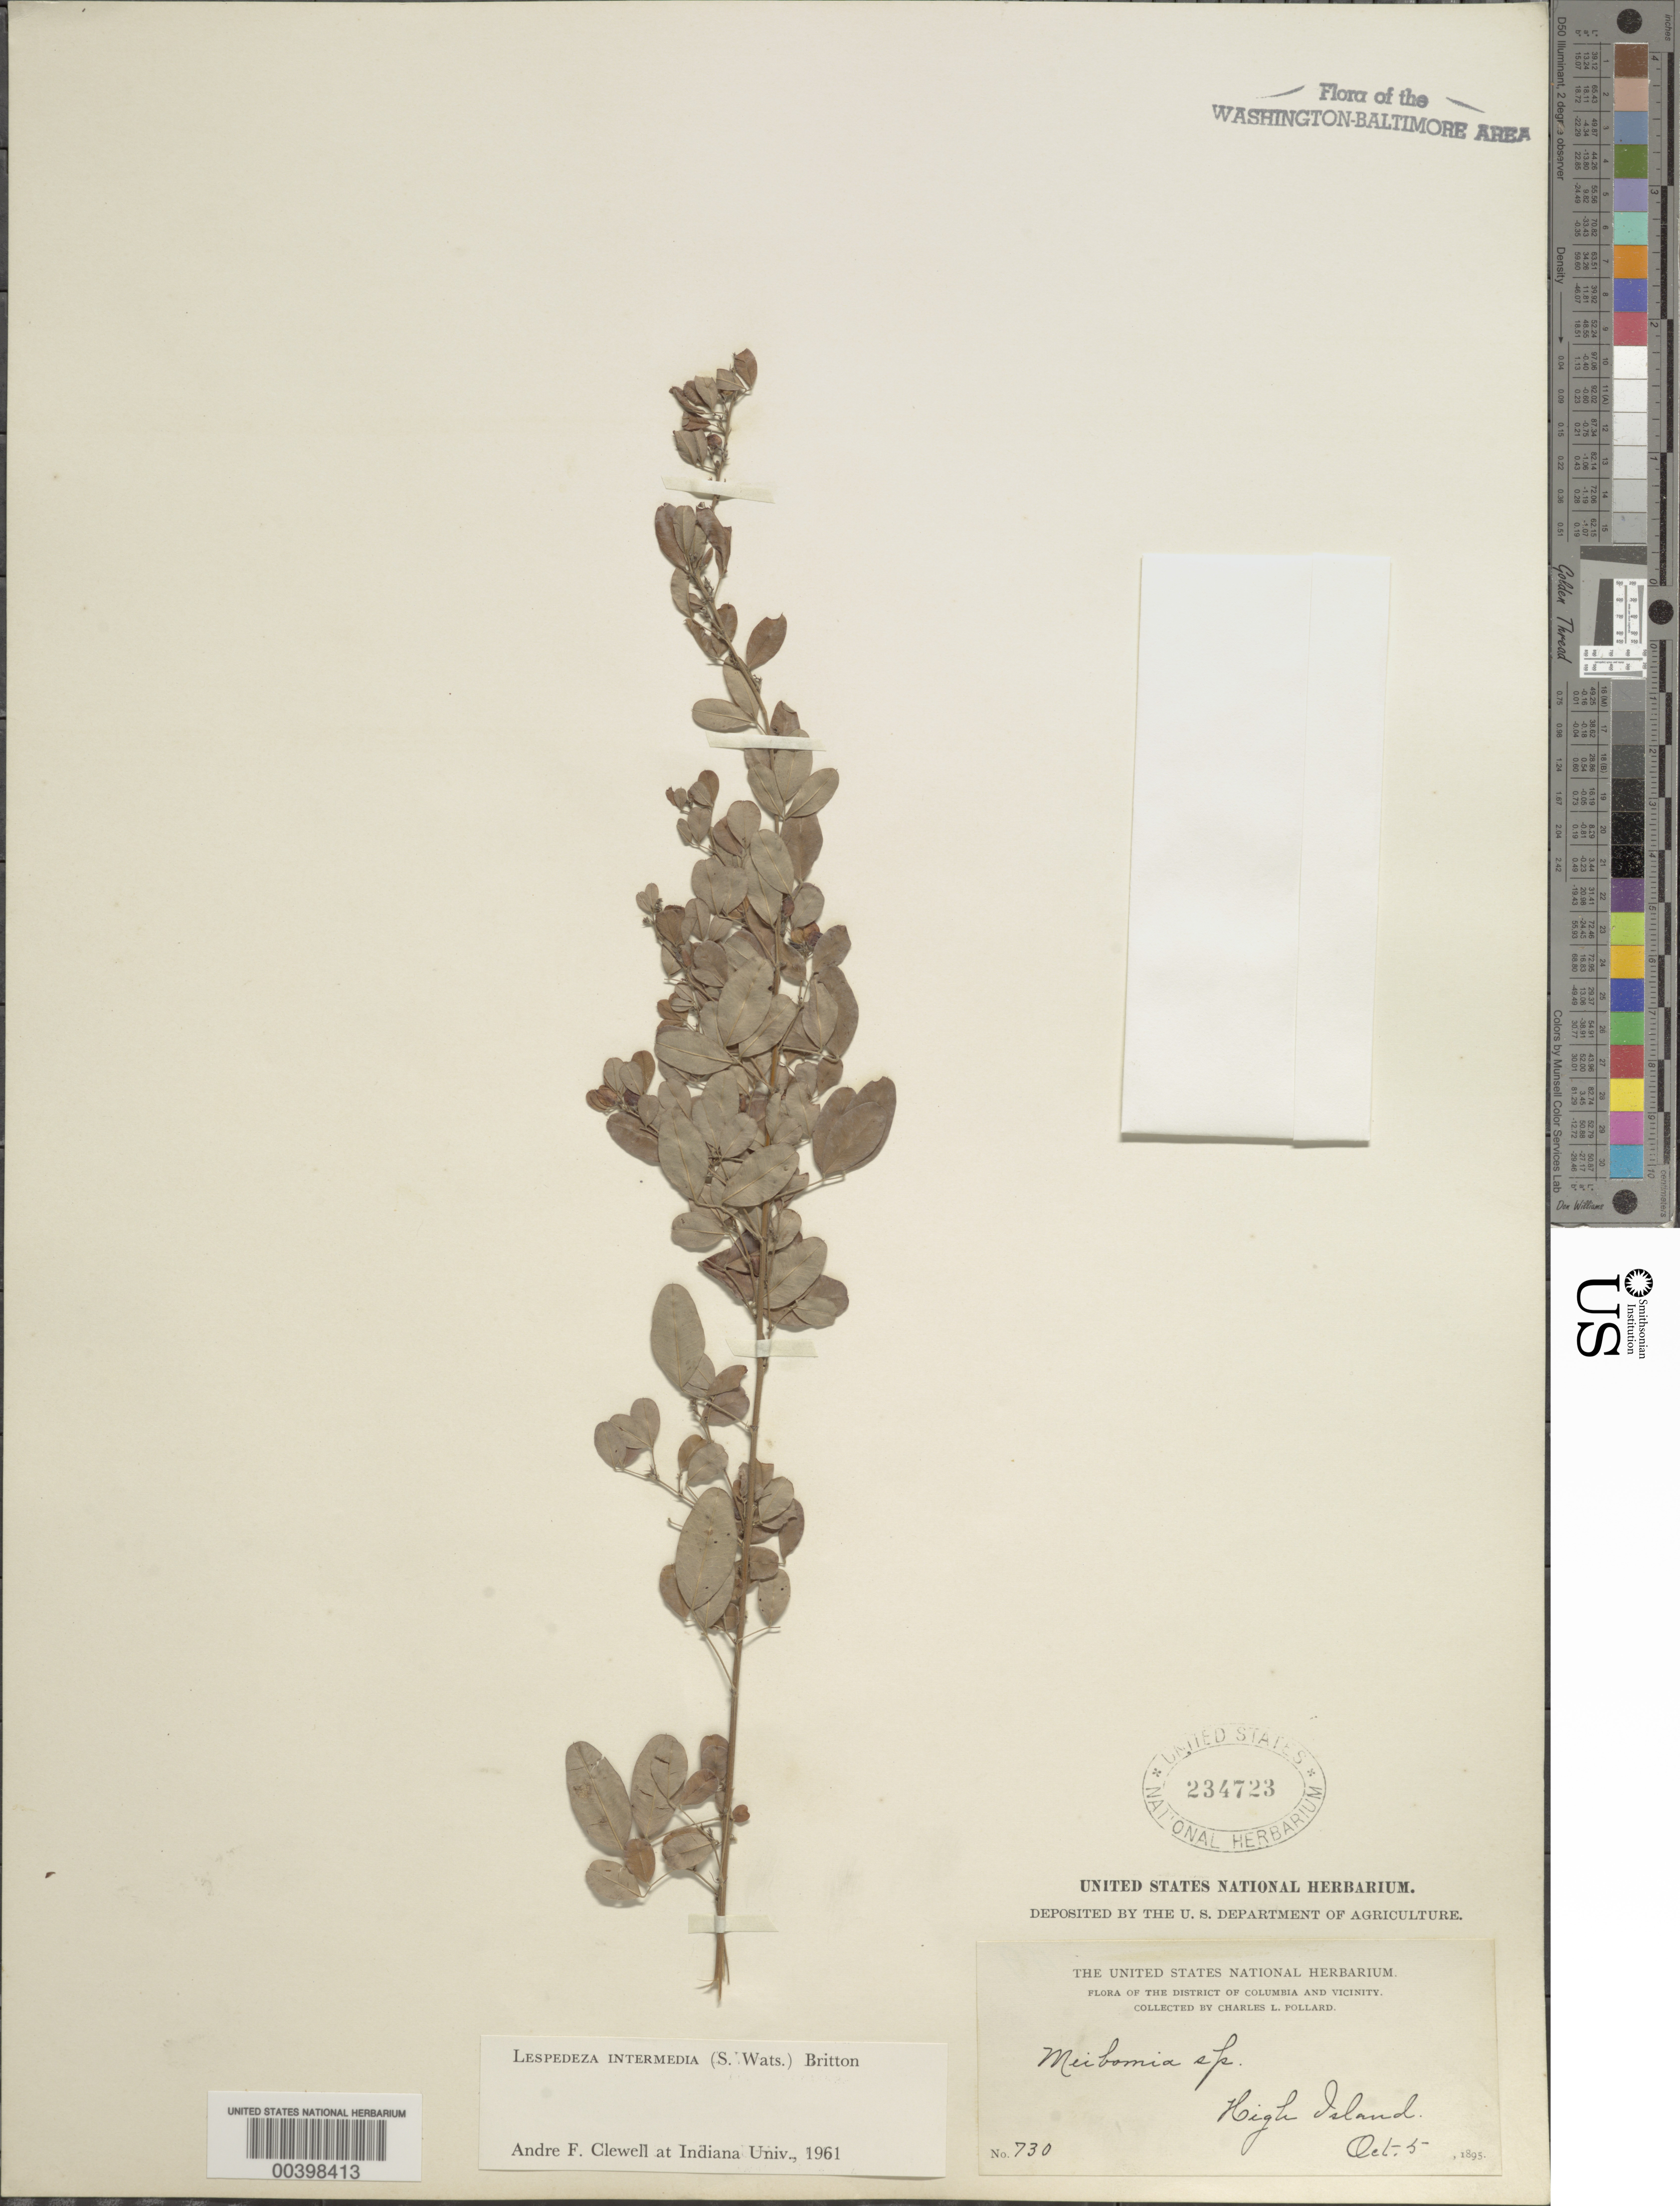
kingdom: Plantae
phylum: Tracheophyta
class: Magnoliopsida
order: Fabales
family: Fabaceae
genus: Lespedeza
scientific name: Lespedeza intermedia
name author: (S. Watson) Britton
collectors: C. L. Pollard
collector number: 730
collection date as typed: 05 Oct 1895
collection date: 1895-10-05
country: United States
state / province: Maryland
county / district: Montgomery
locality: High Island C. & O. Canal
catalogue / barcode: US 234723